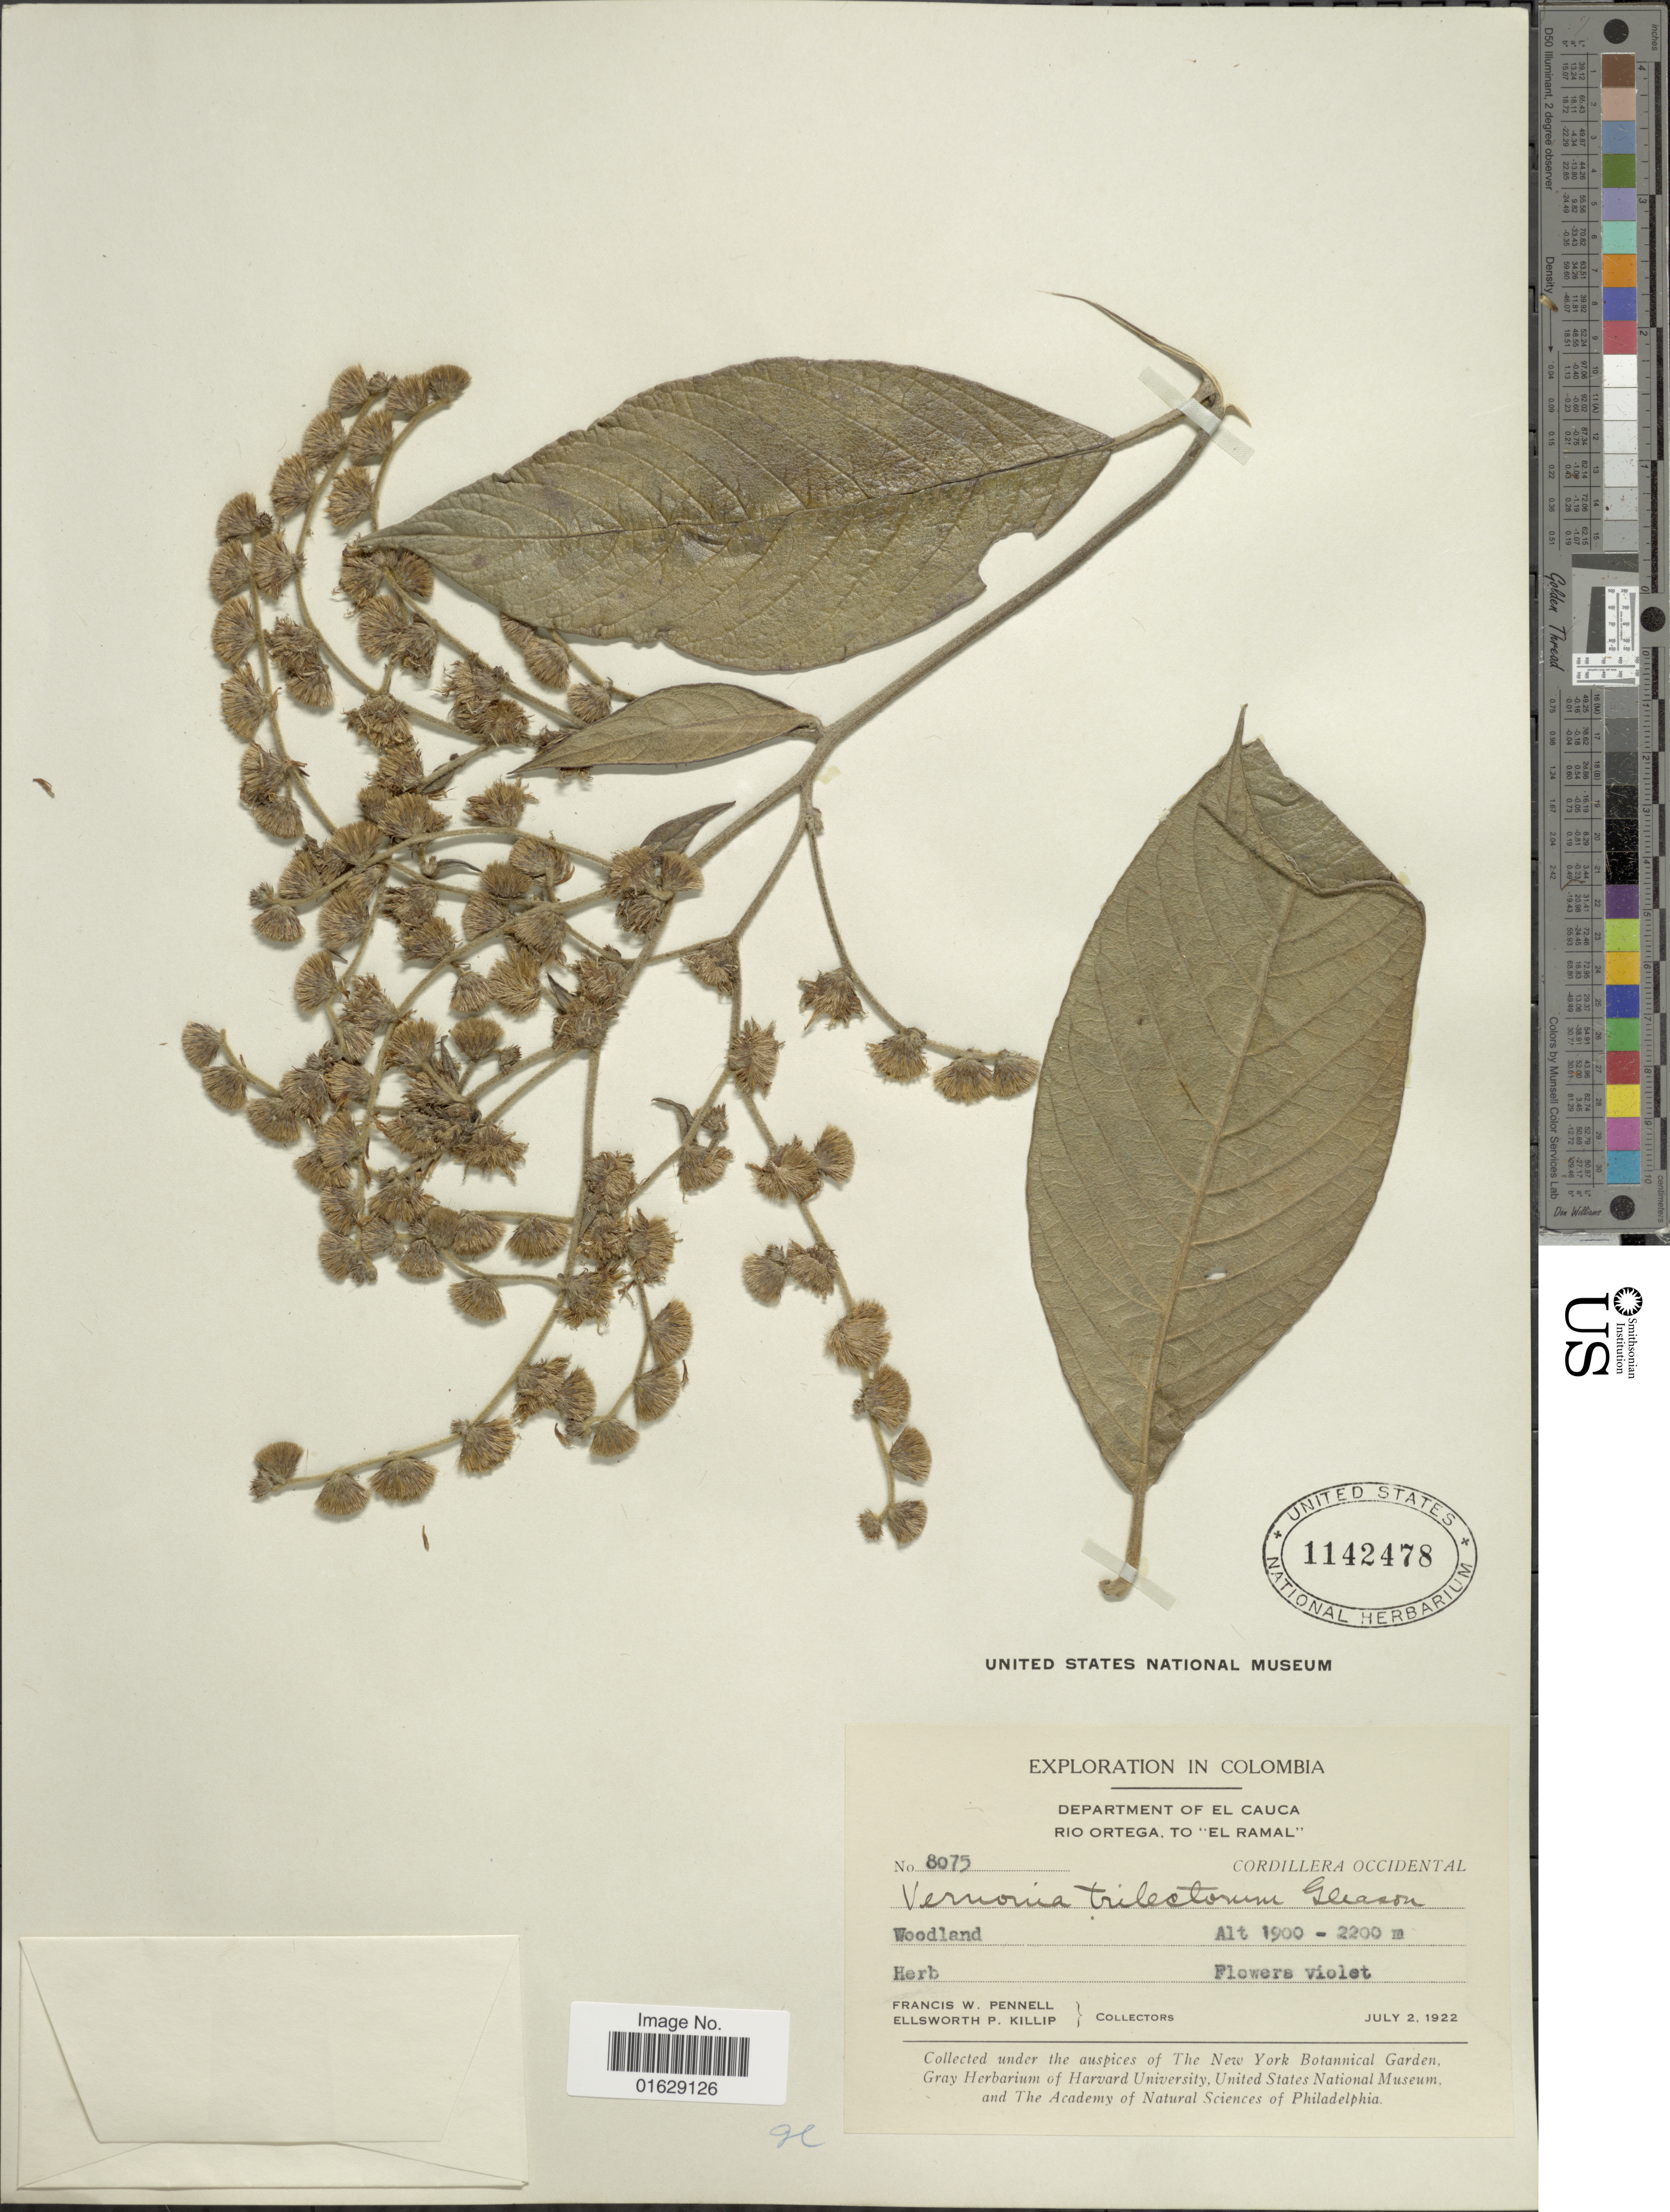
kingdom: Plantae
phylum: Tracheophyta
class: Magnoliopsida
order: Asterales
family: Asteraceae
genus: Lepidaploa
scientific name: Lepidaploa trilectorum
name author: (Gleason) H. Rob.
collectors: F. W. Pennell & E. P. Killip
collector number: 8075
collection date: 1922-07-02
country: Colombia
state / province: Cauca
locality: Rio Ortega, to 'El Ramal'. Cordillera Occidental.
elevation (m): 1900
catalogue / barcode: US 1142478